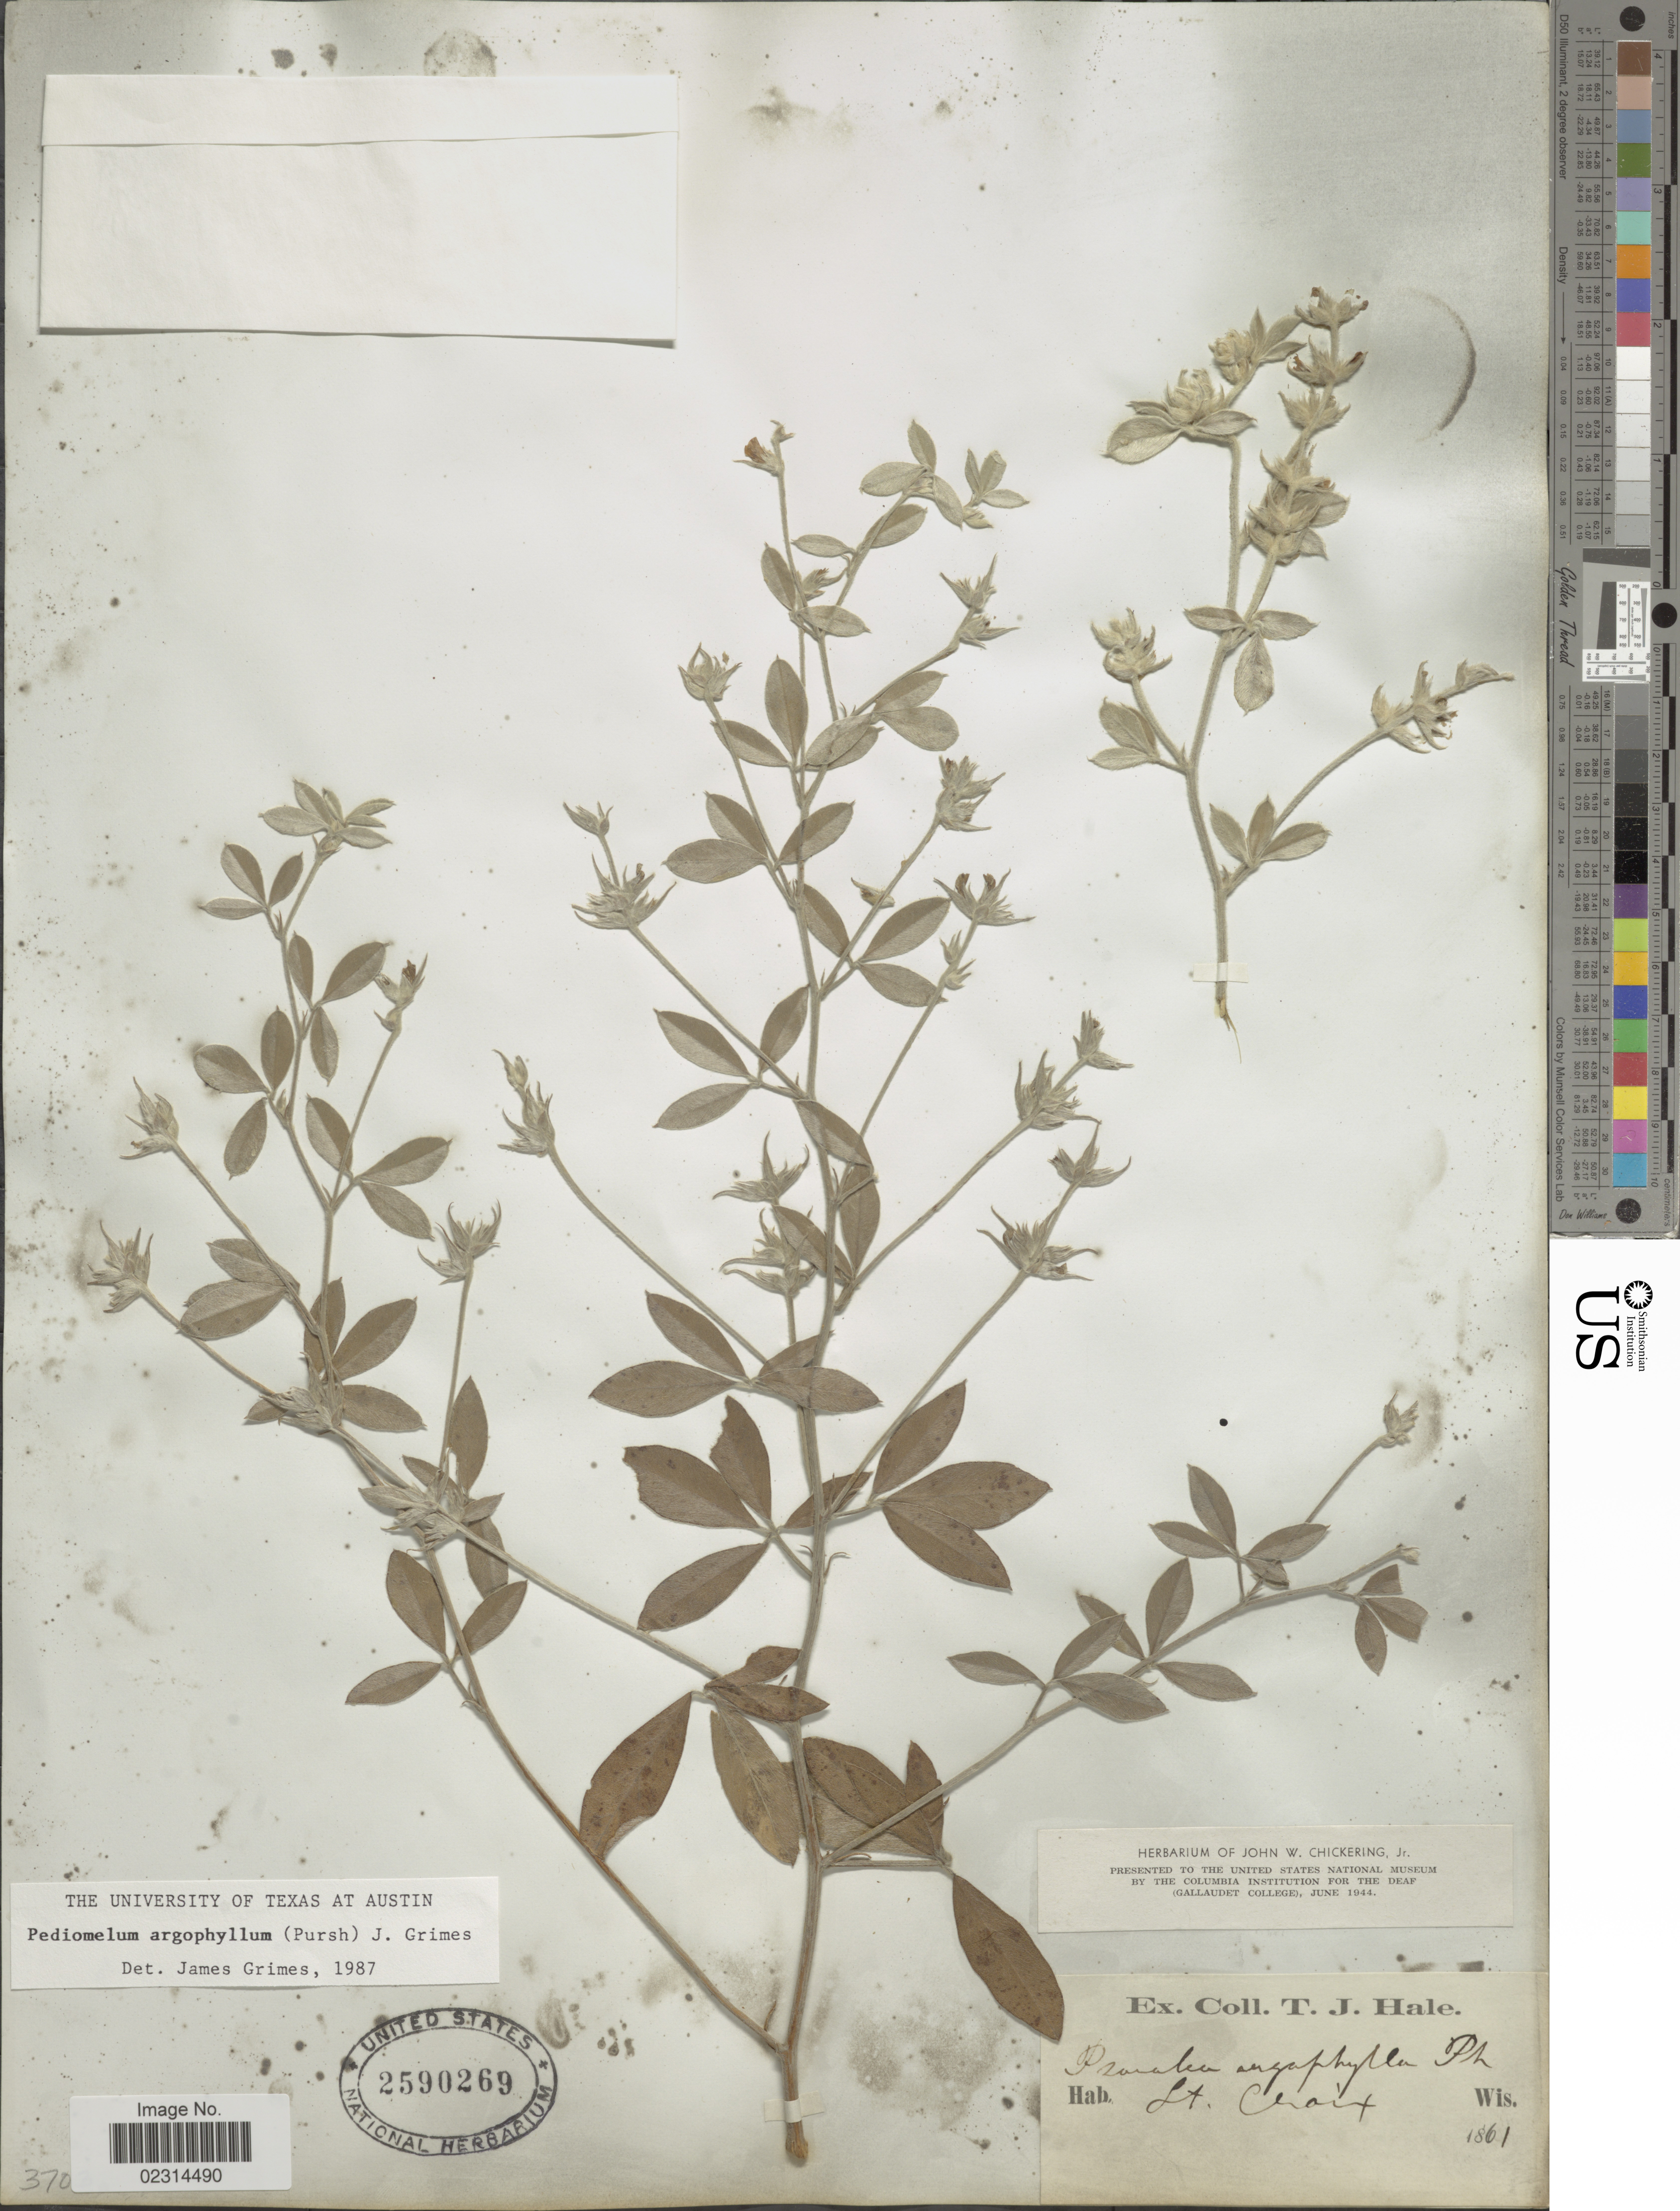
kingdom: Plantae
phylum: Tracheophyta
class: Magnoliopsida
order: Fabales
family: Fabaceae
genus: Pediomelum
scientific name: Pediomelum argophyllum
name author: (Pursh) J.W. Grimes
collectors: T. Hale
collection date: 1861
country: United States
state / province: Wisconsin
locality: St. Croix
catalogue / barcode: US 2590269